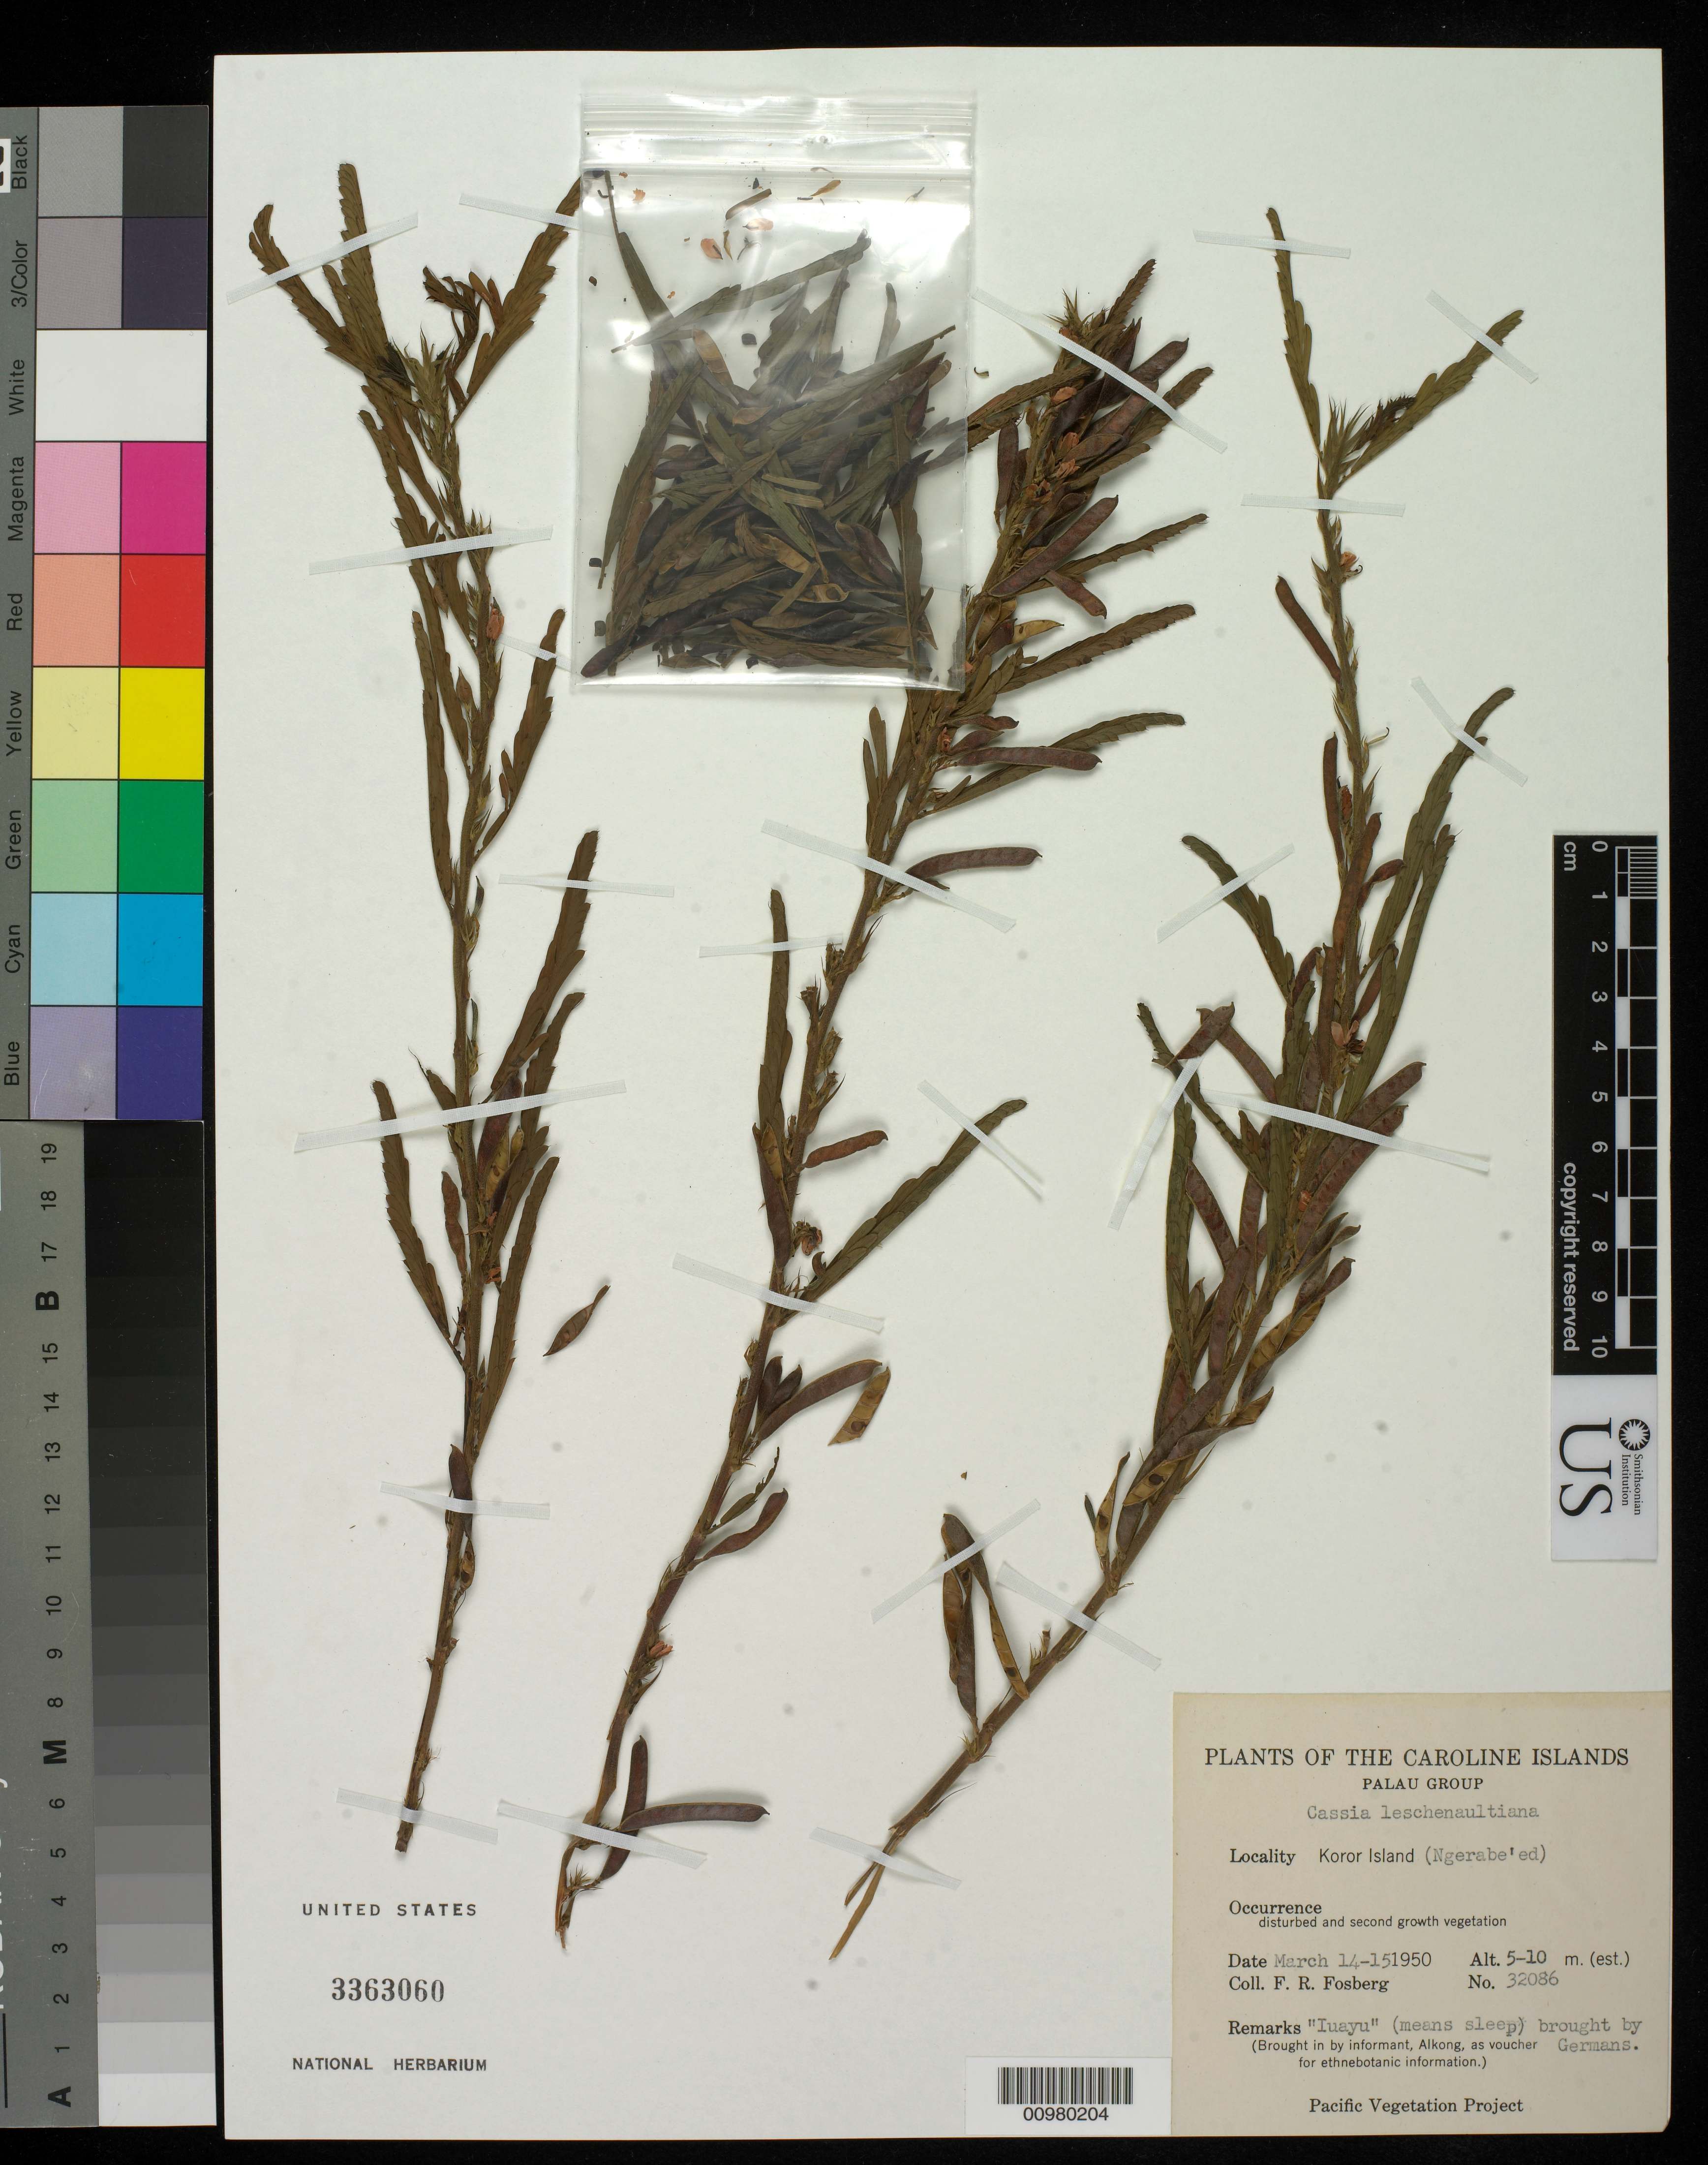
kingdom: Plantae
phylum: Tracheophyta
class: Magnoliopsida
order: Fabales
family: Fabaceae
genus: Chamaecrista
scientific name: Chamaecrista nictitans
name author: (L.) Moench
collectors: F. R. Fosberg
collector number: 32086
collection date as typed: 14 Mar 1950 to 15 Mar 1950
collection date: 1950-03-14/1950-03-15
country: Palau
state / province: Koror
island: Oreor (Koror)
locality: Ngerabe'ed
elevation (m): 5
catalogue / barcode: US 3363060